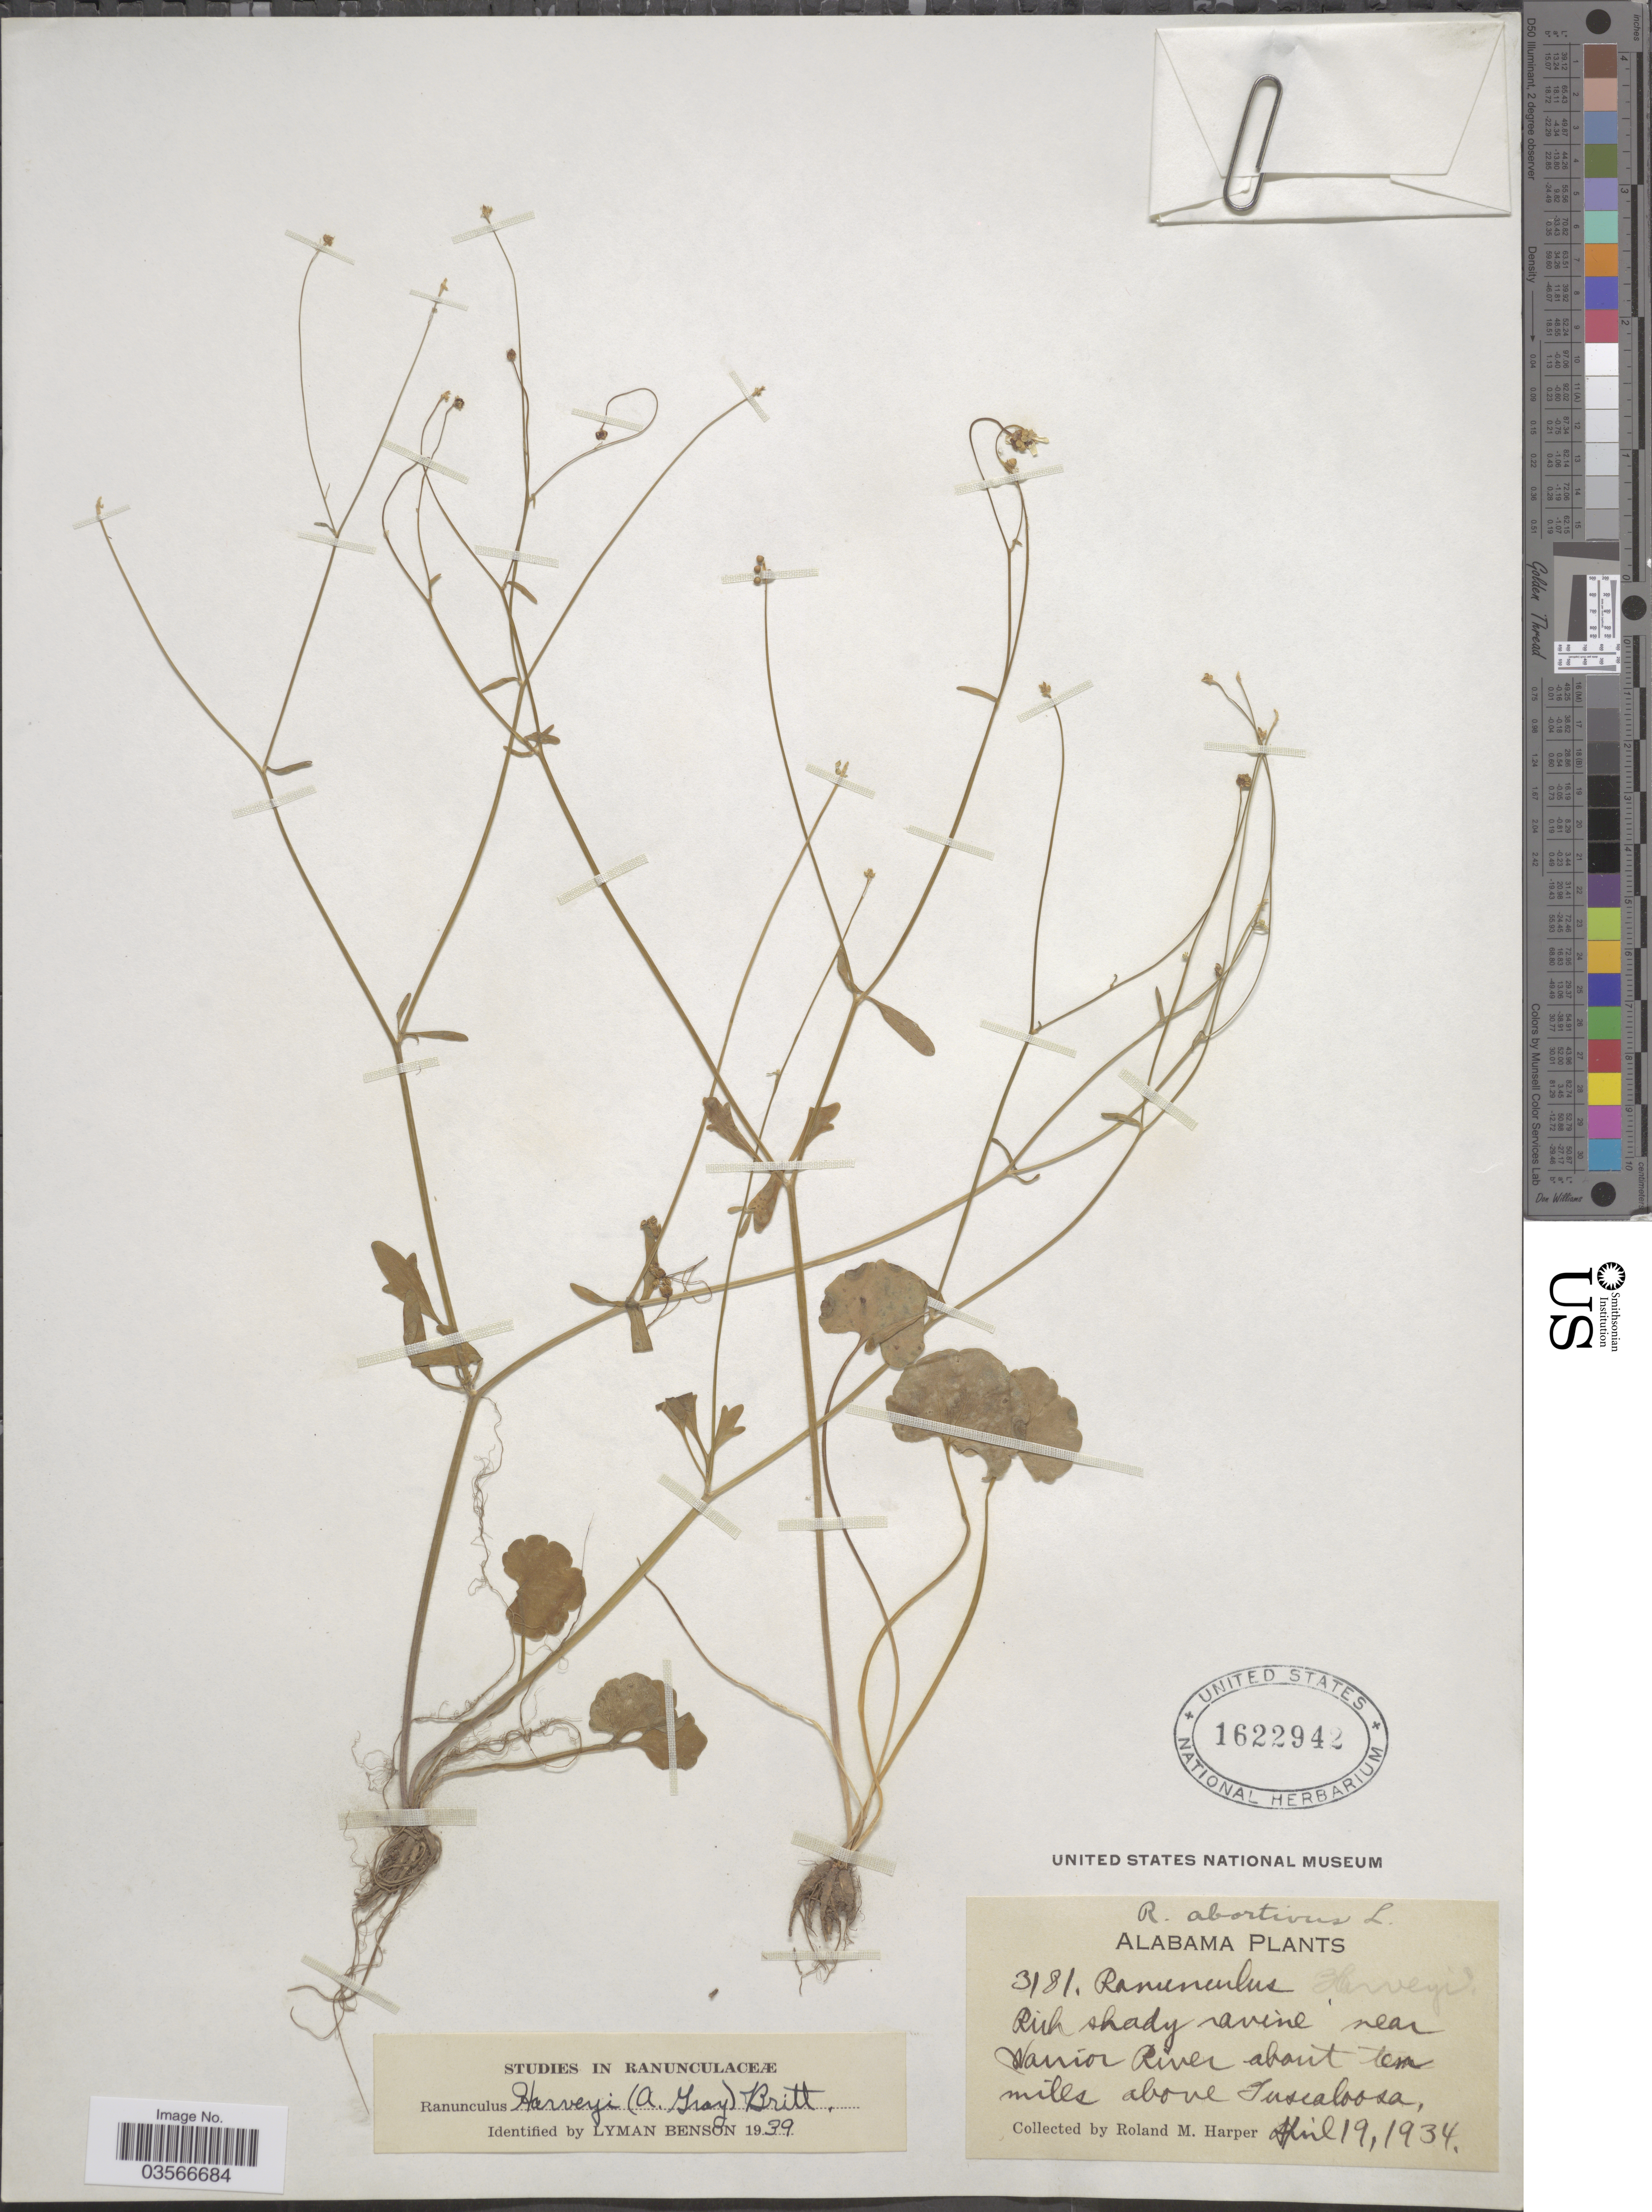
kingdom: Plantae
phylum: Tracheophyta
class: Magnoliopsida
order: Ranunculales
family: Ranunculaceae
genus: Ranunculus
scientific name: Ranunculus harveyi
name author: (A. Gray) Britton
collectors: R. M. Harper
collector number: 3181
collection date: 1934-04-19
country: United States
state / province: Alabama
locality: Rich shady ravine near Warrior River about ten miles above Tuscaloosa.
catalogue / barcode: US 1622942